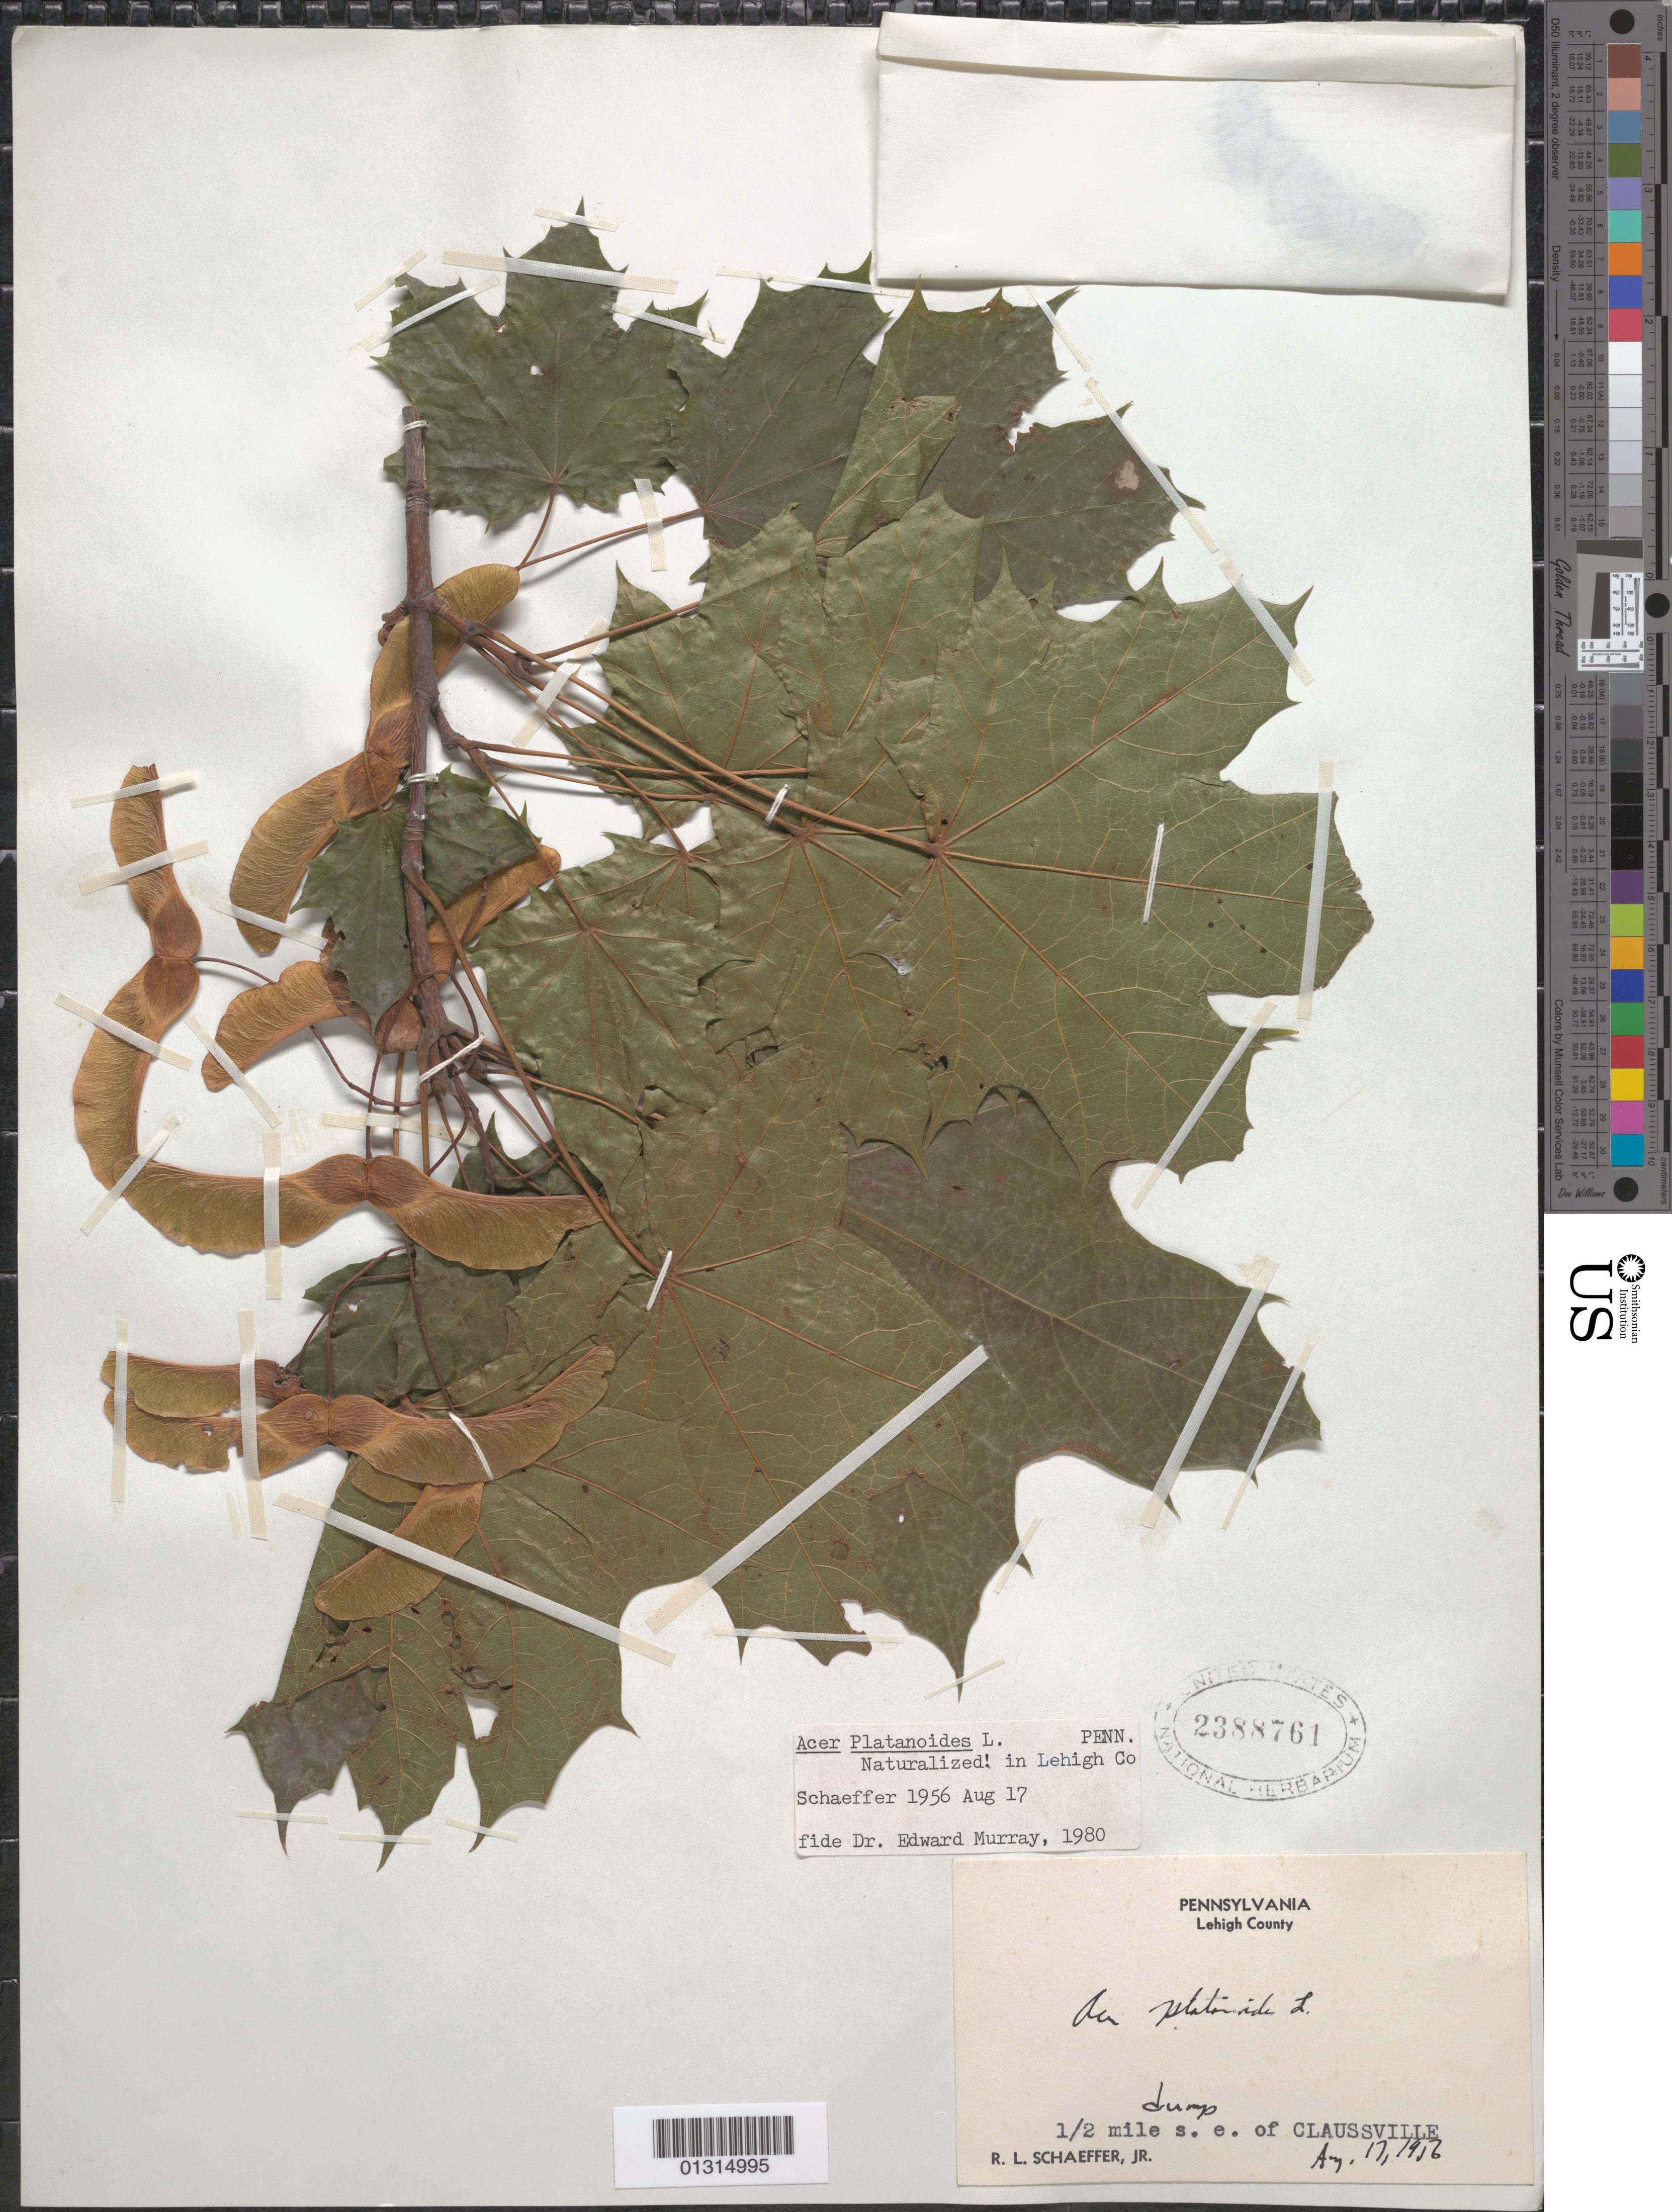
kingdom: Plantae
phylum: Tracheophyta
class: Magnoliopsida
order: Sapindales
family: Sapindaceae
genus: Acer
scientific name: Acer platanoides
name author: L.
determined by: Murray, Edward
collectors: R. L. Schaeffer Jr.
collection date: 1956-08-17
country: United States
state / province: Pennsylvania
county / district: Lehigh County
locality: Lehigh County, 1/2 mile SE of Claussville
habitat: Dump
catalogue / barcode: US 2388761